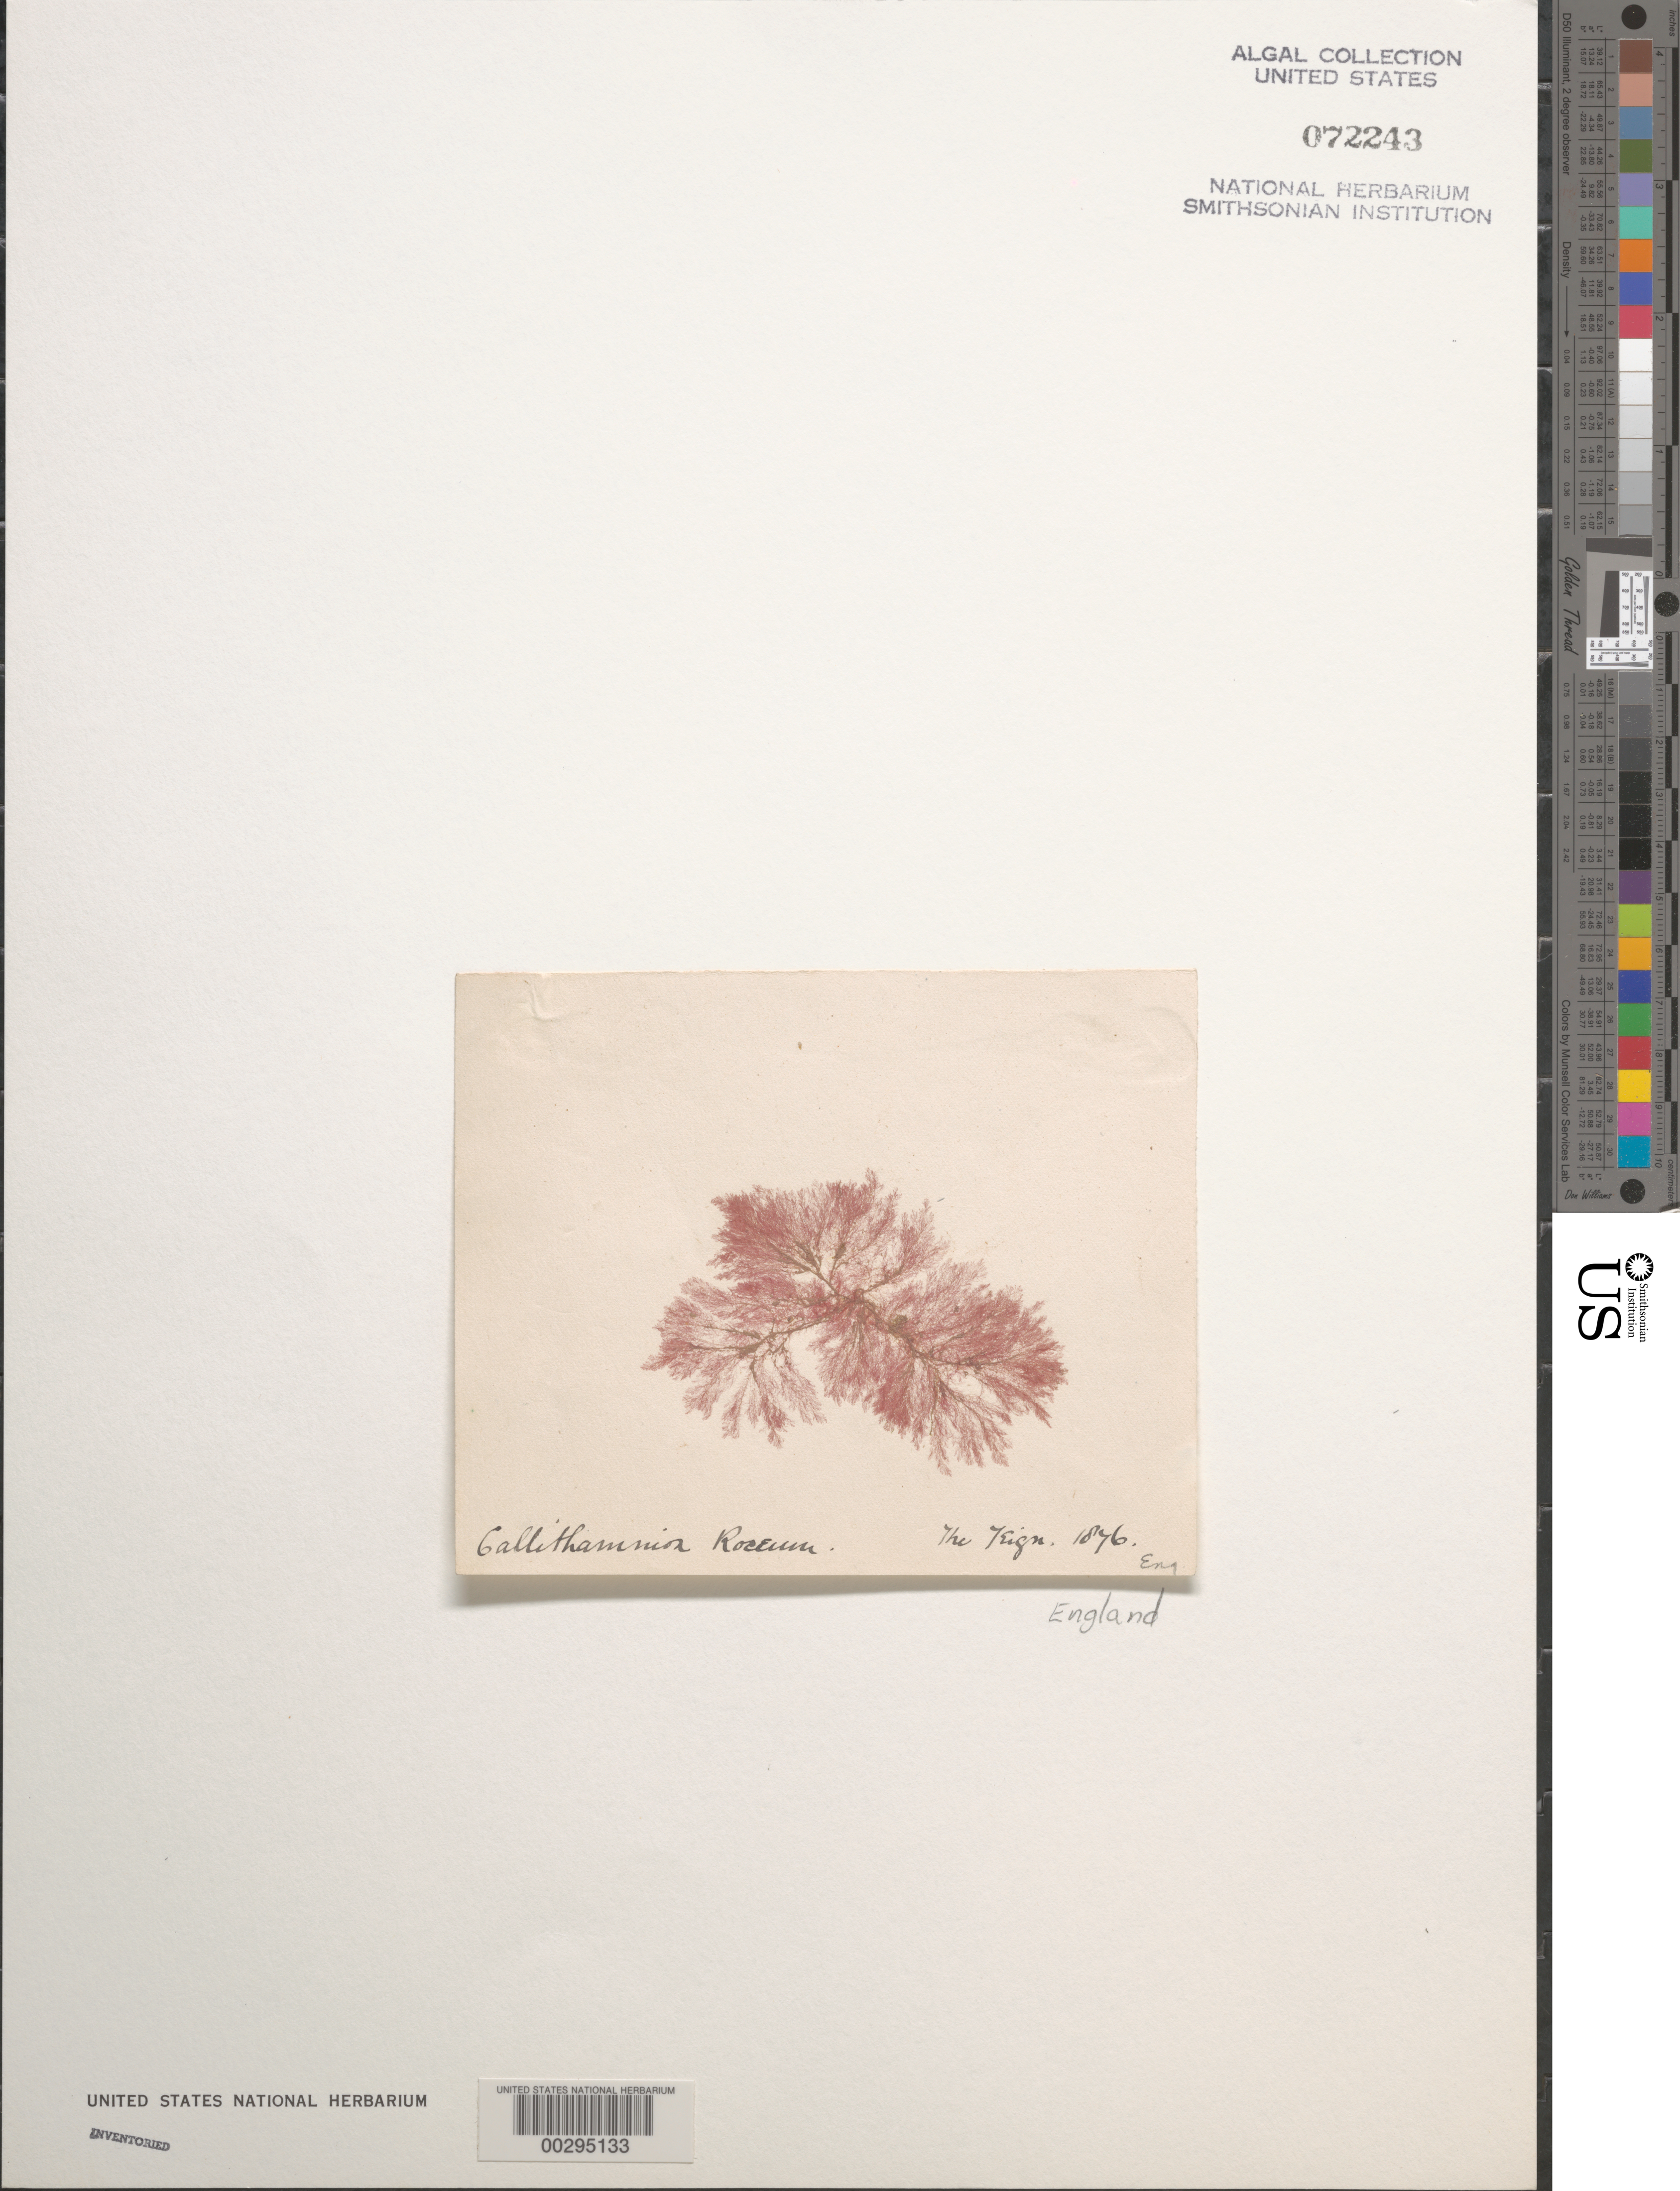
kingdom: Plantae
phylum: Rhodophyta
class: Florideophyceae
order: Ceramiales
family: Callithamniaceae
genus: Gaillona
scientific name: Gaillona rosea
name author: (Roth) A. Athanasiadis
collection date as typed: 1876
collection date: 1876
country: United Kingdom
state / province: England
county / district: Devon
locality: Teign River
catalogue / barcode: US 72243